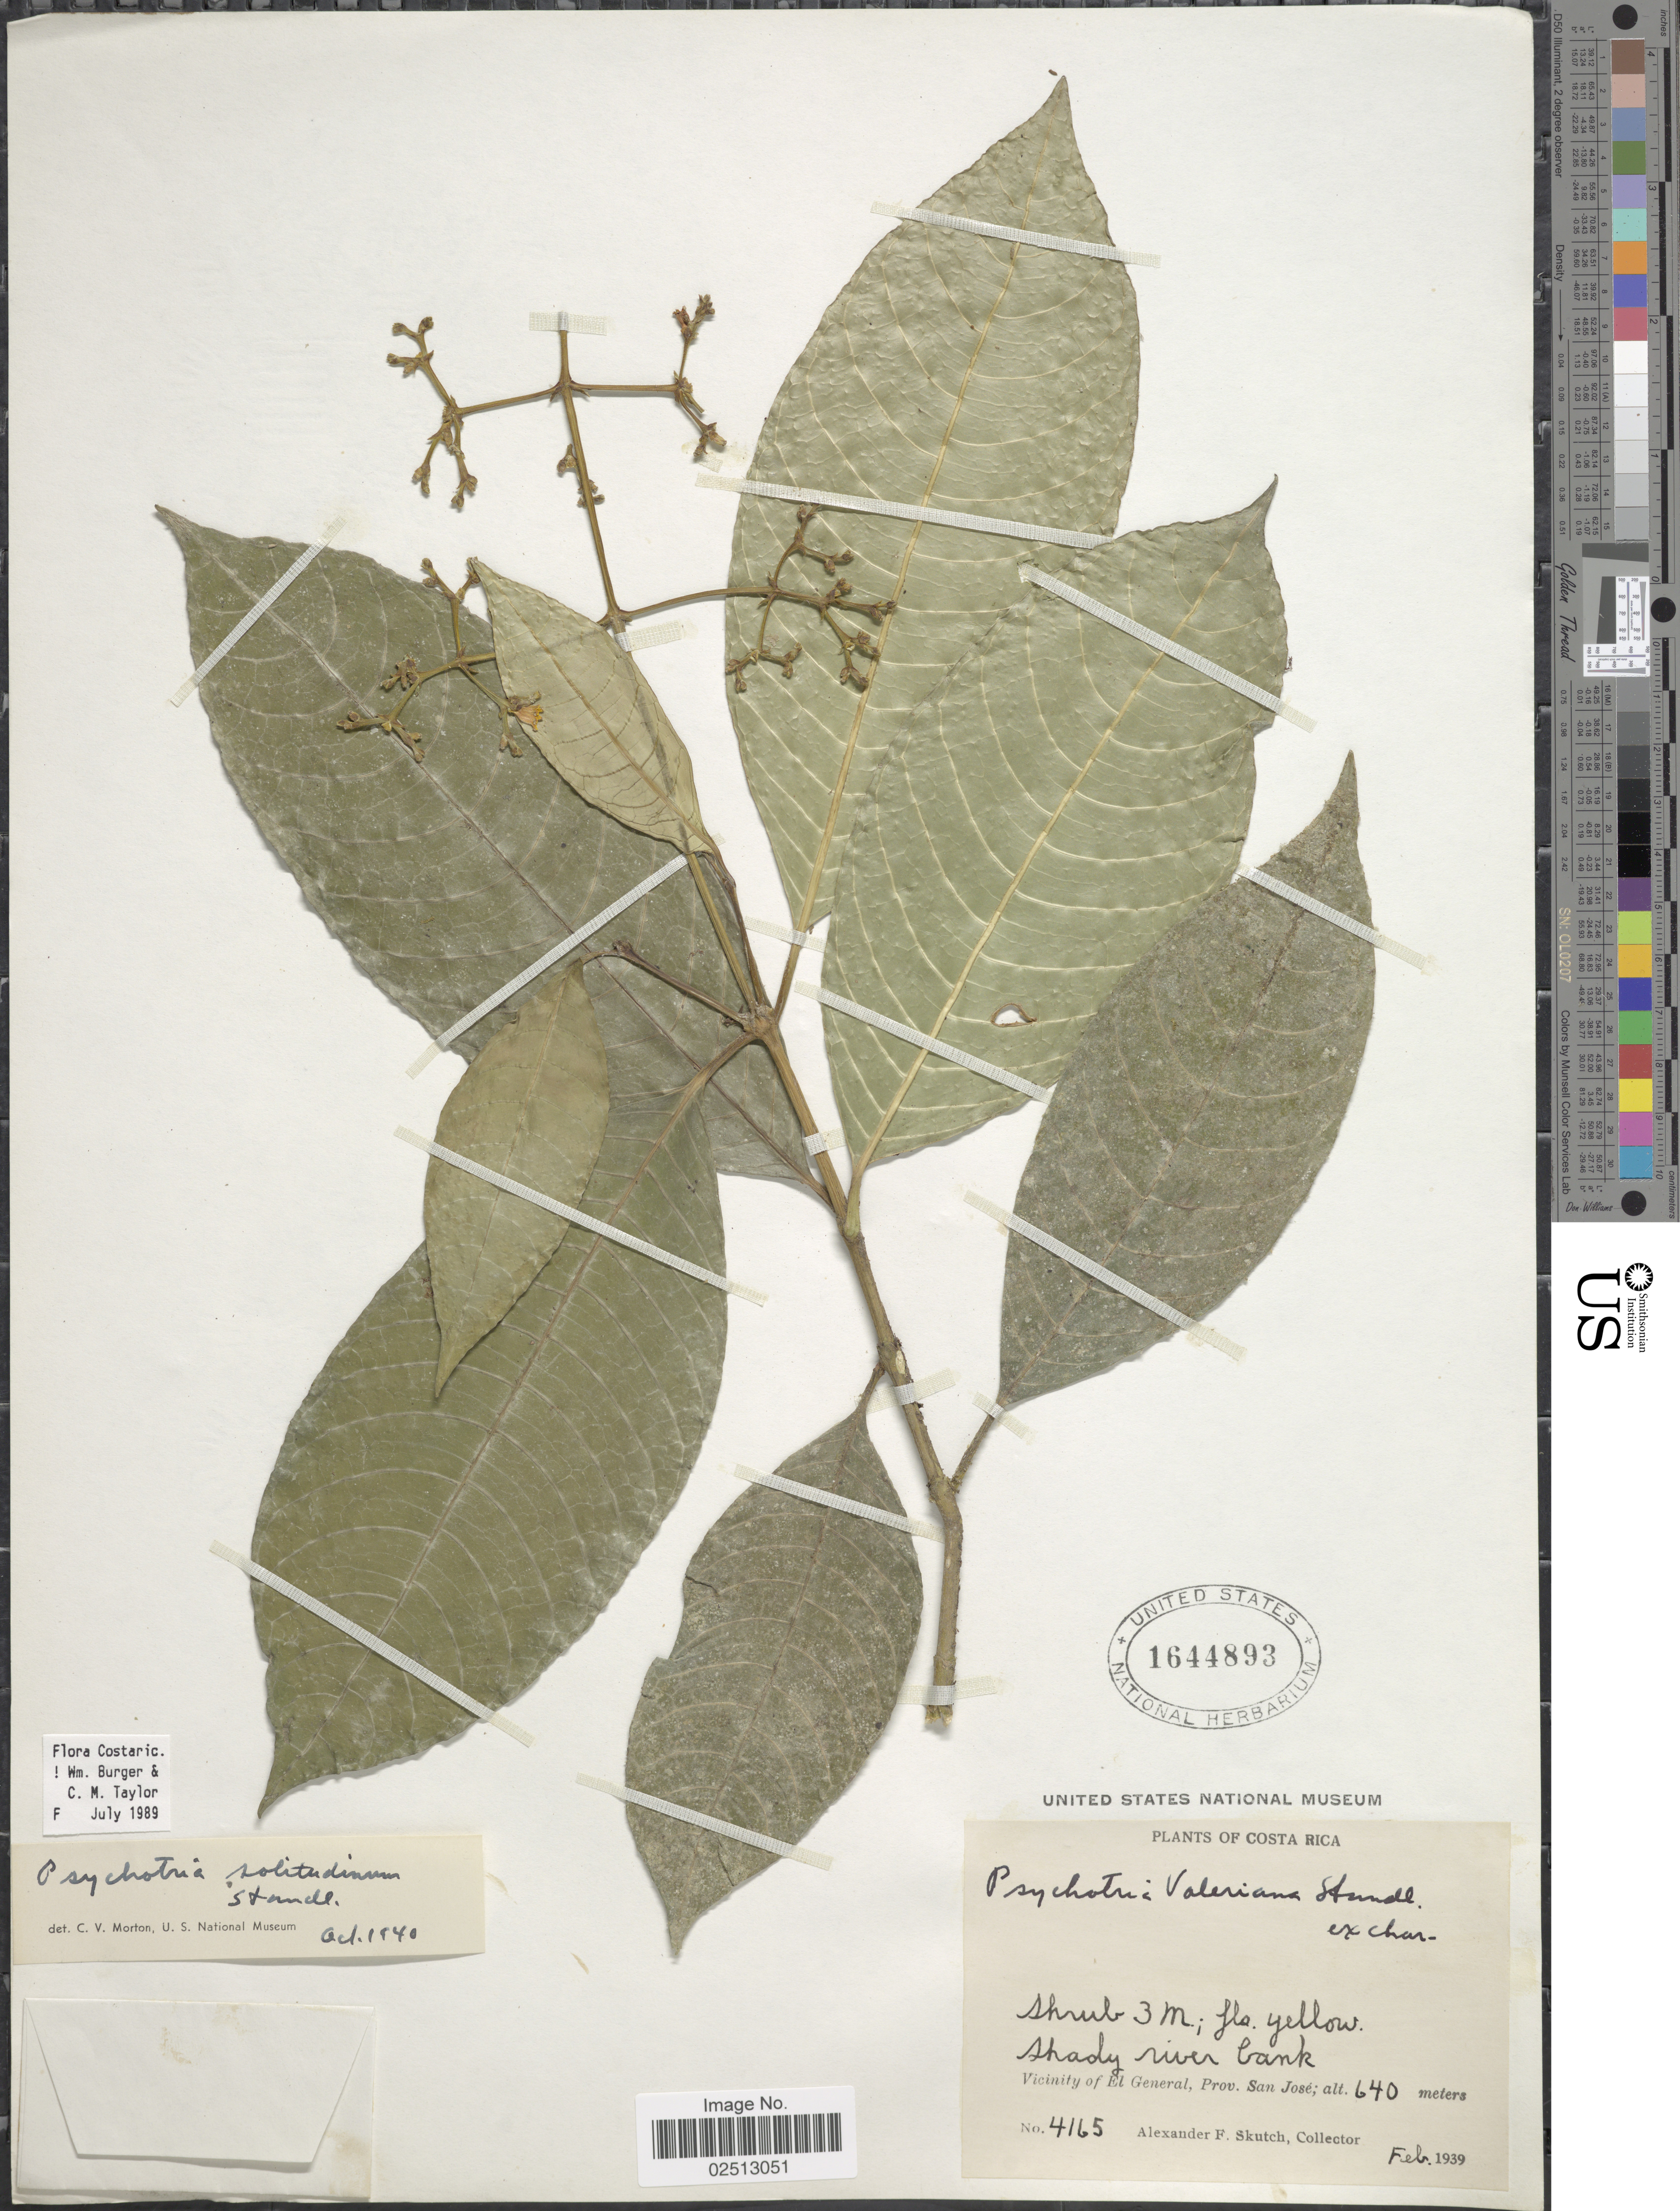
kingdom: Plantae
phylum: Tracheophyta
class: Magnoliopsida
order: Gentianales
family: Rubiaceae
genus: Psychotria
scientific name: Psychotria solitudinum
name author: Standl.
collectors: A. F. Skutch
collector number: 4165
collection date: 1939-02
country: Costa Rica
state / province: San José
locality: Vicinity of El General, Prov. San Jose Shady river bank.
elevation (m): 640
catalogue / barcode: US 1644893